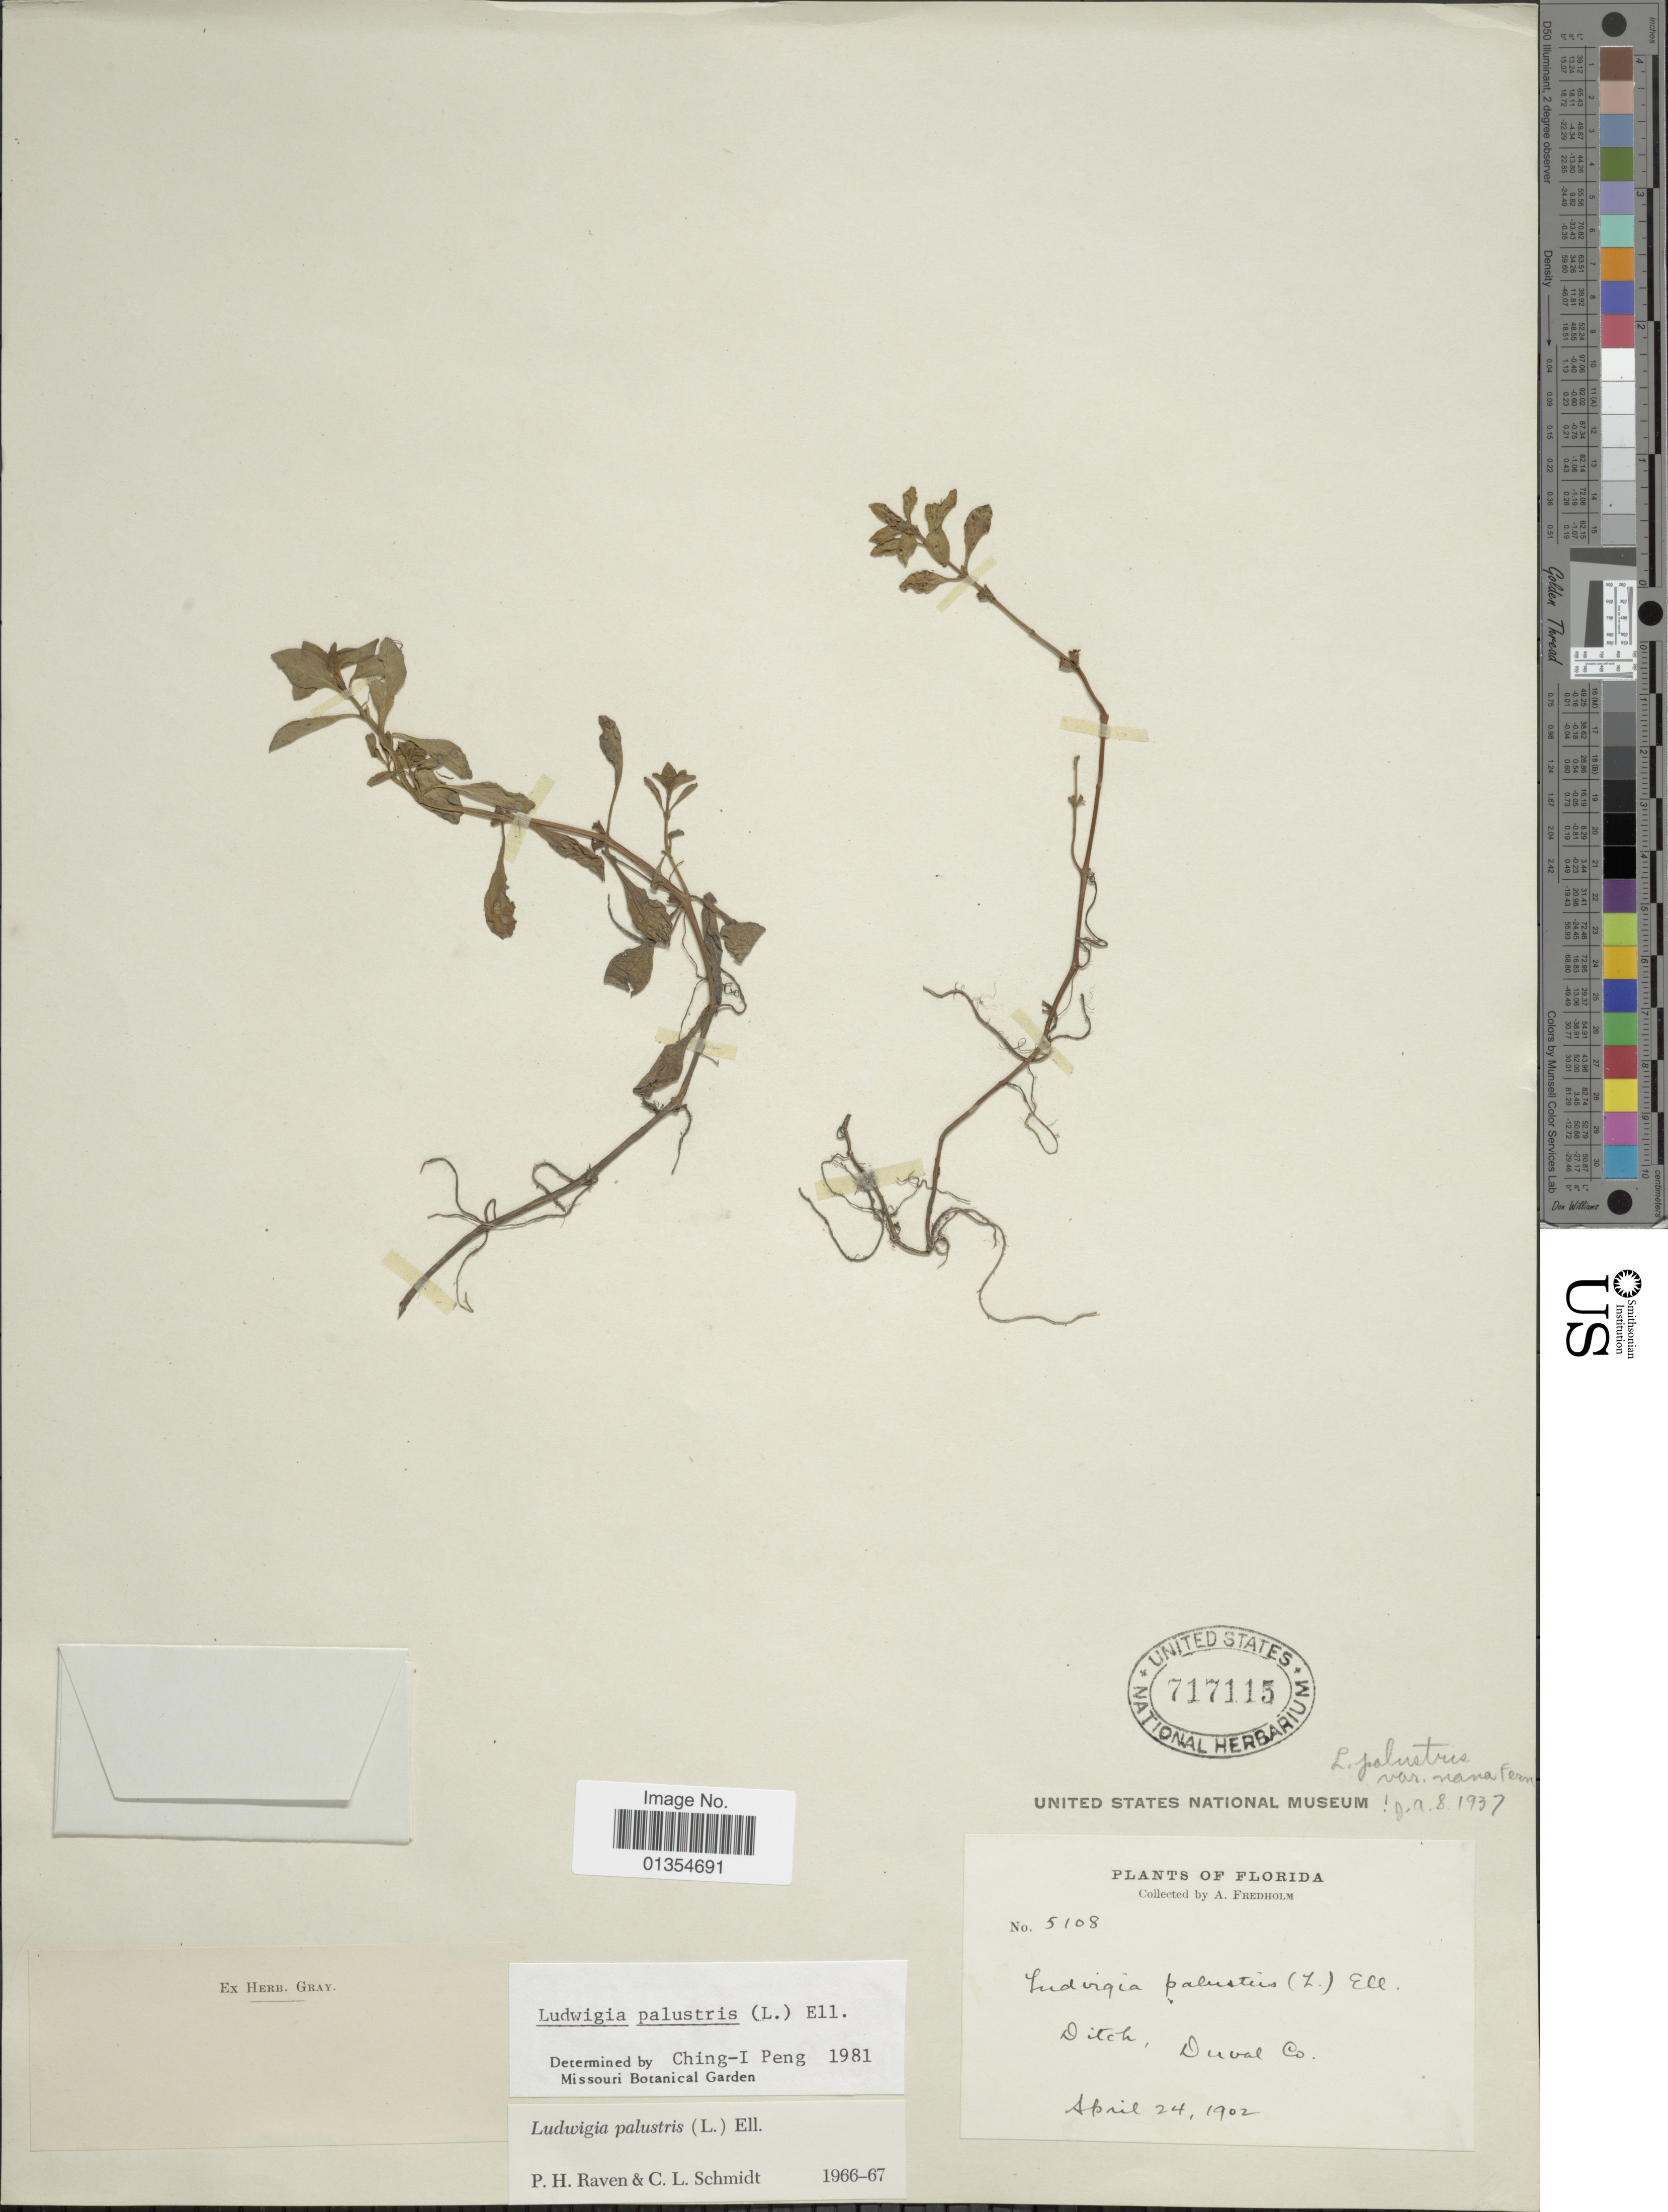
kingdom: Plantae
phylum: Tracheophyta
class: Magnoliopsida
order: Myrtales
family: Onagraceae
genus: Ludwigia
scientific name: Ludwigia palustris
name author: (L.) Elliott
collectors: A. Fredholm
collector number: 5108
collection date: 1902-04-24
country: United States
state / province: Florida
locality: Duval Co.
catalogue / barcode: US 717115